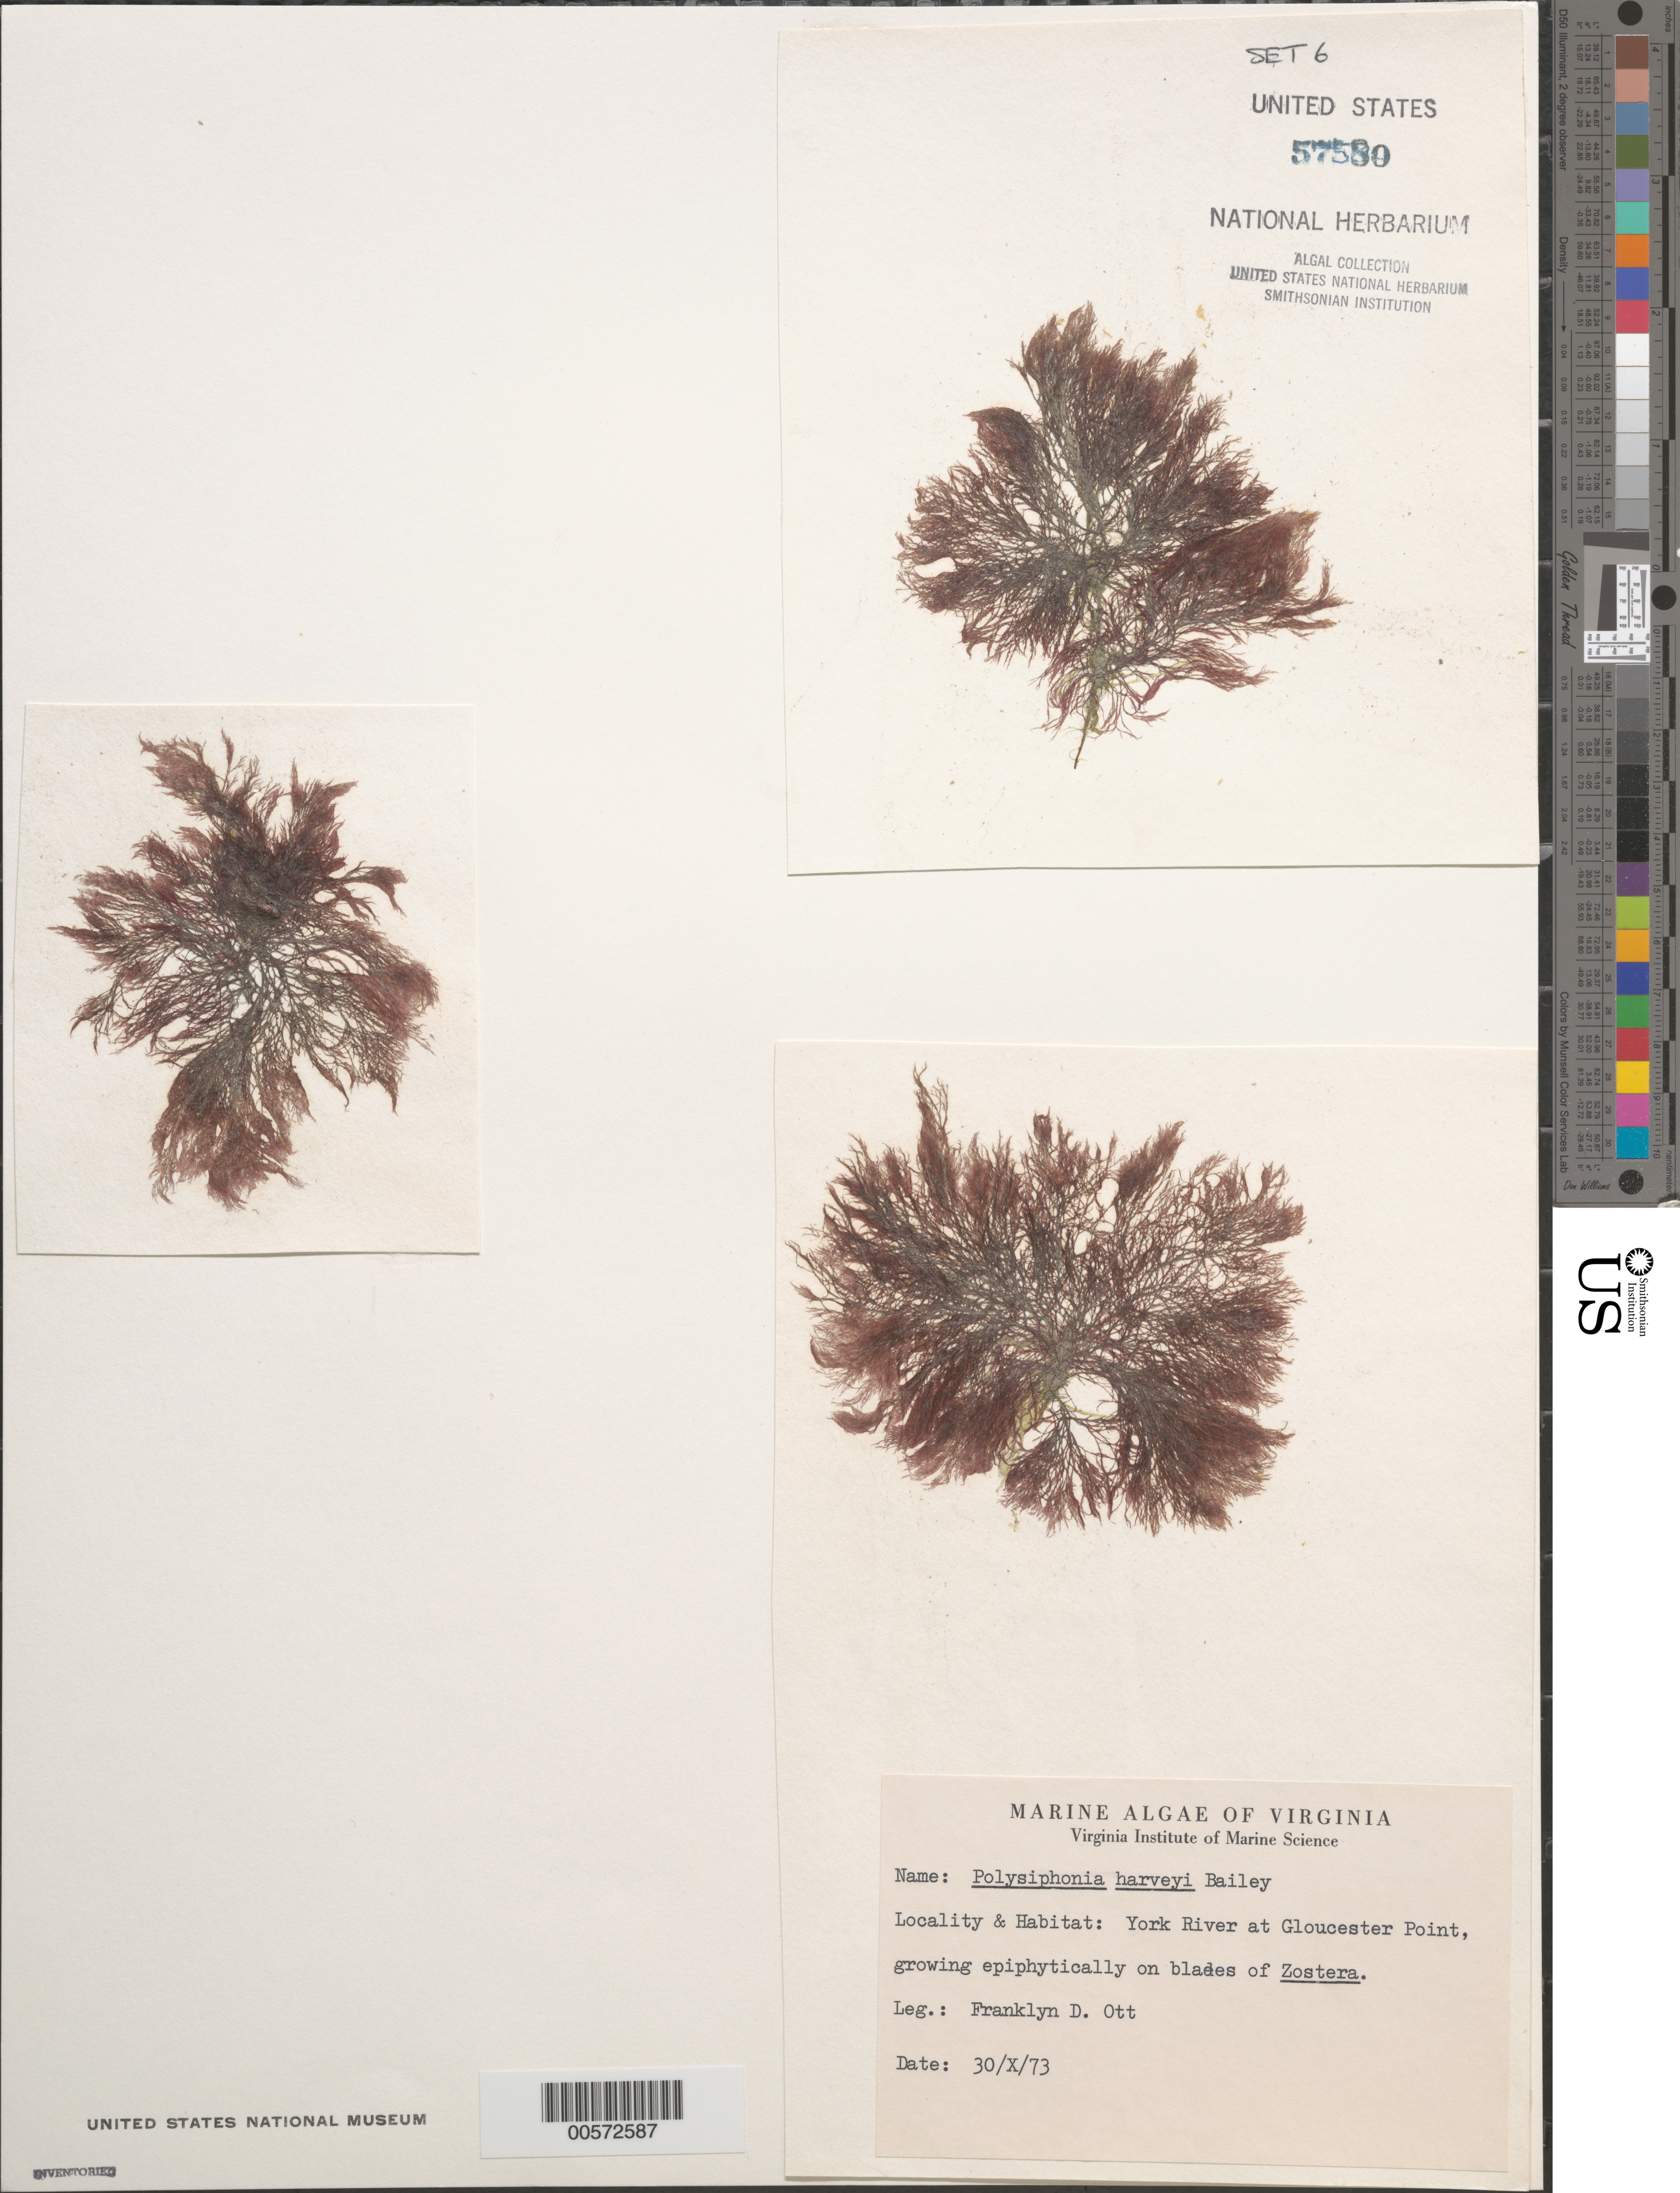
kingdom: Plantae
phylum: Rhodophyta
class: Florideophyceae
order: Ceramiales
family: Rhodomelaceae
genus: Melanothamnus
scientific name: Melanothamnus harveyi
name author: (Bailey) Diaz-Tapia & C.A. Maggs in Diaz-Tapia et al.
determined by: Algae name updating Project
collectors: F. Ott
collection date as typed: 30 Oct 1973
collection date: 1973-10-30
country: United States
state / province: Virginia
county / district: Gloucester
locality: Gloucester Point, York River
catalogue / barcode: US 57580